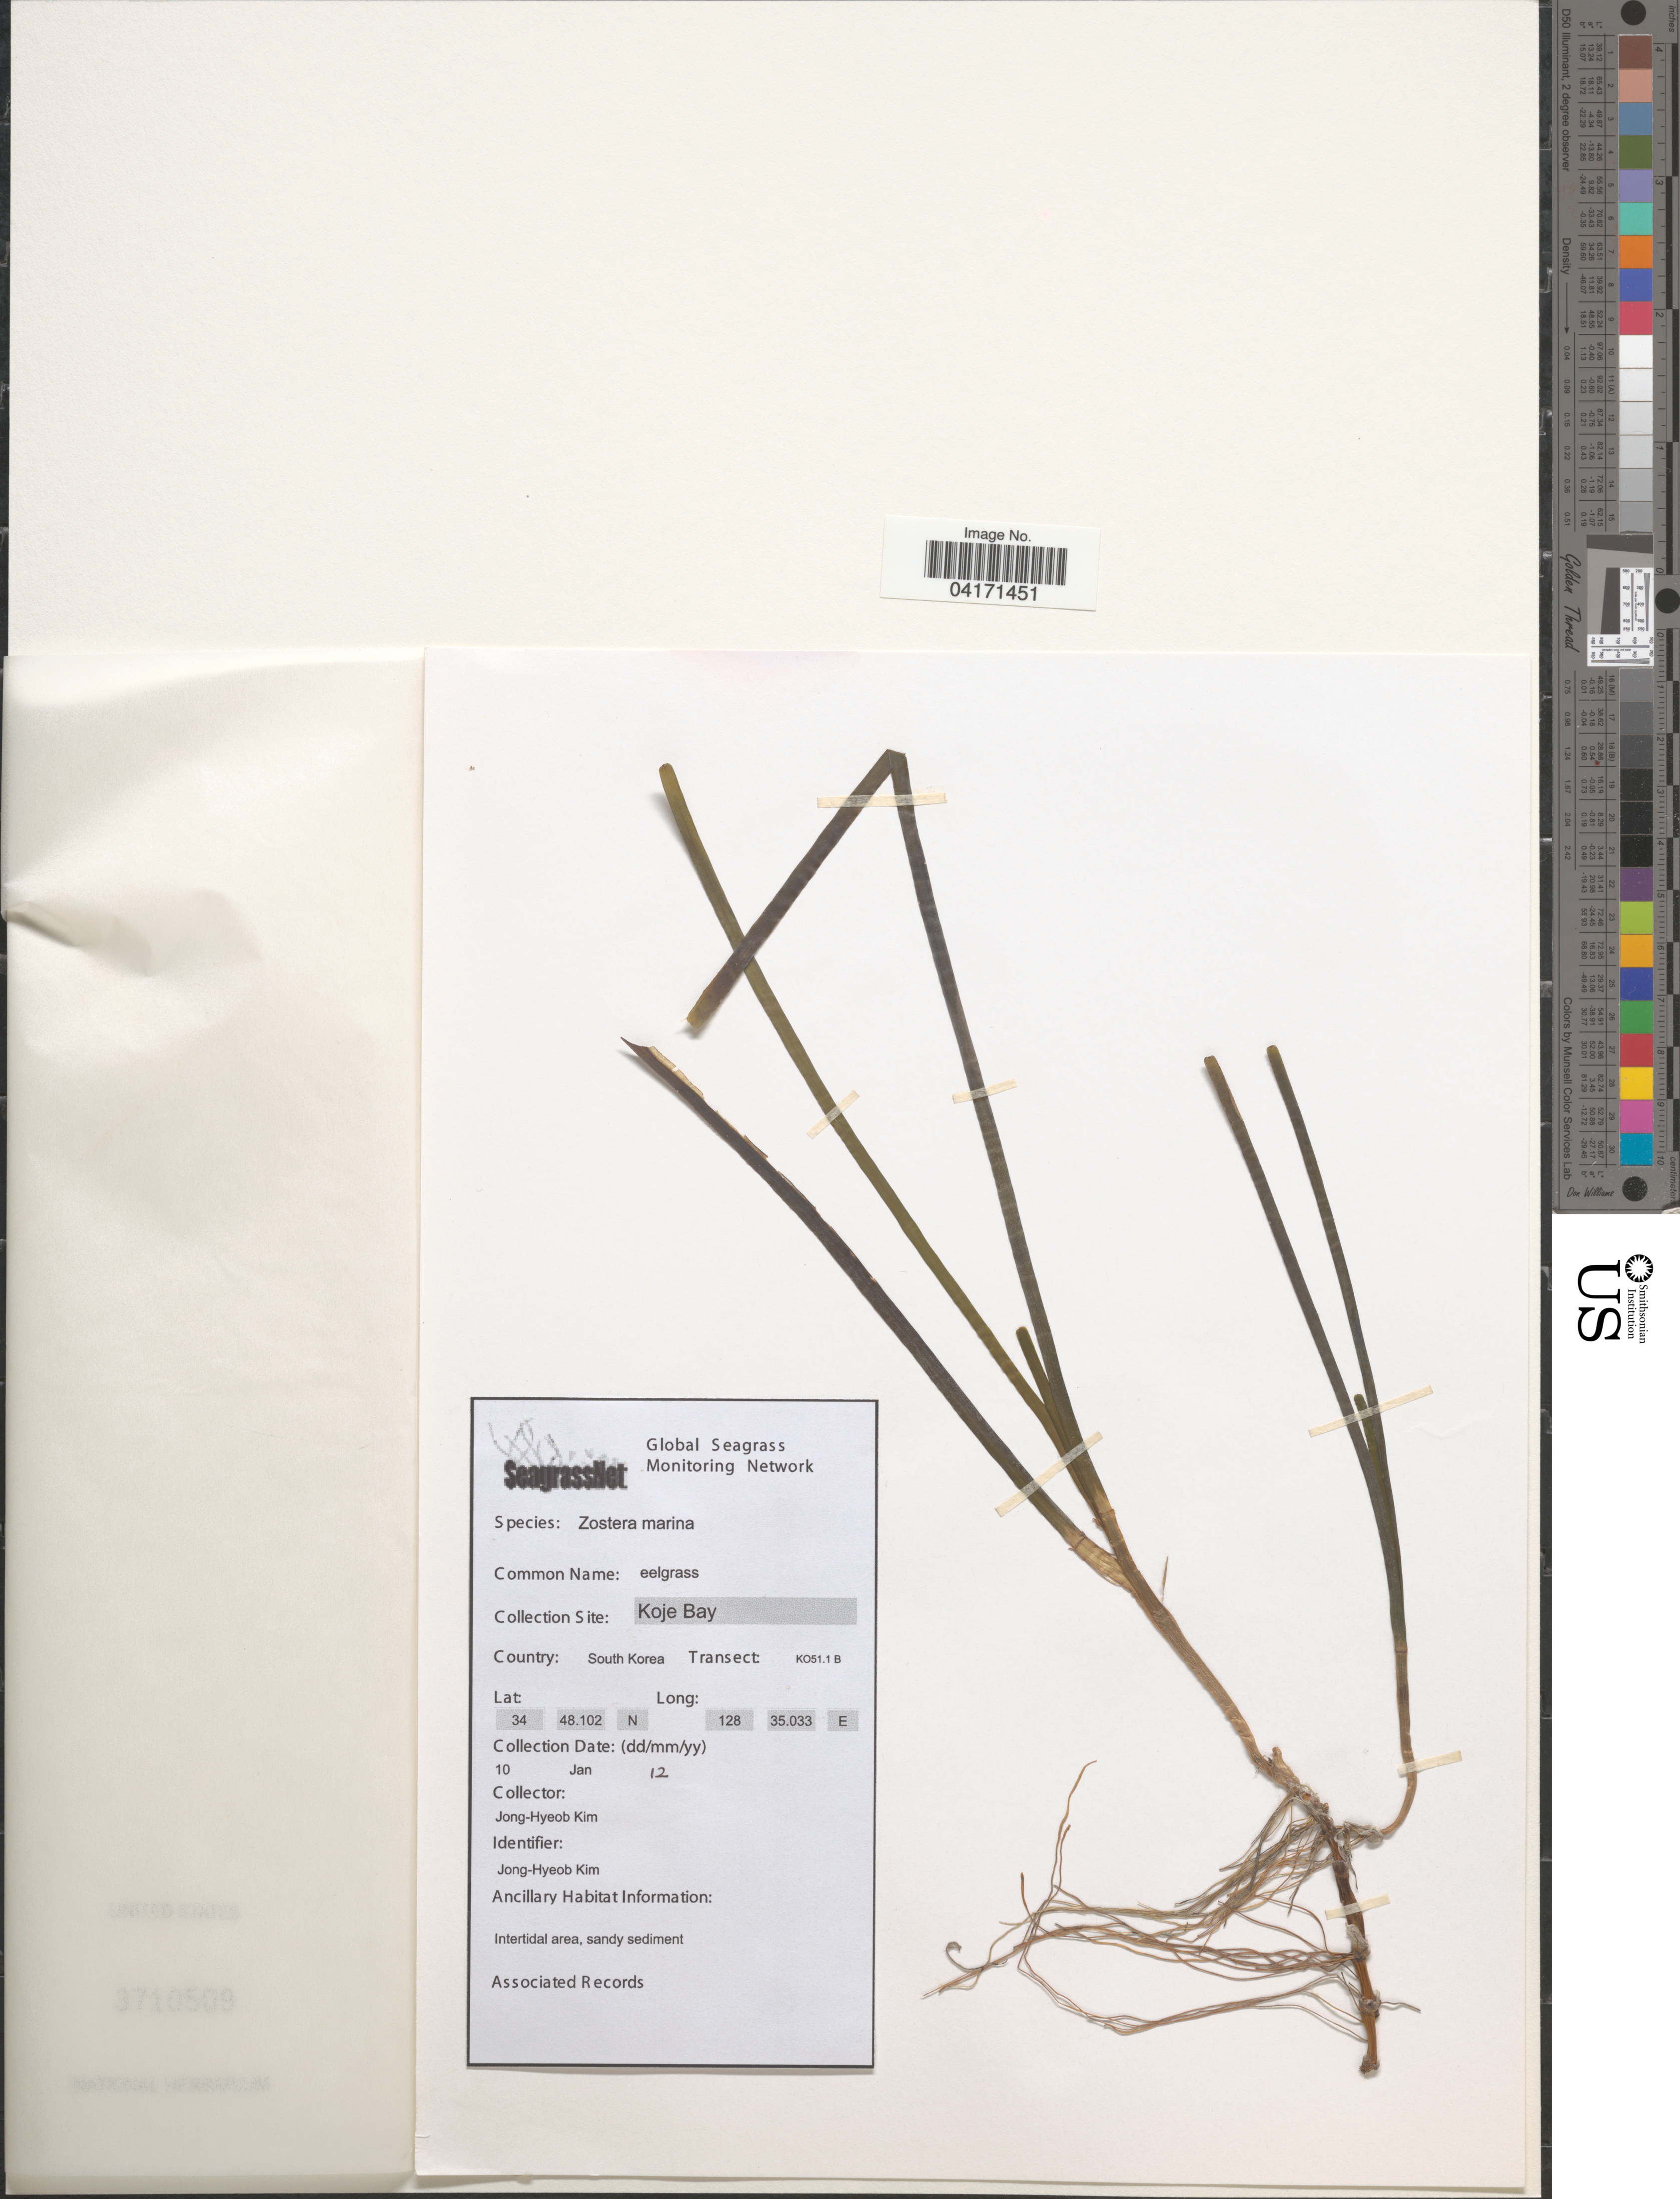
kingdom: Plantae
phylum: Tracheophyta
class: Liliopsida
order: Alismatales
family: Zosteraceae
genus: Zostera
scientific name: Zostera marina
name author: L.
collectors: J. Kim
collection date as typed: Transcribed d/m/y: 10/1/12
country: South Korea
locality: Koje Bay. Transect: KO51.1 B.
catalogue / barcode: US 3710609